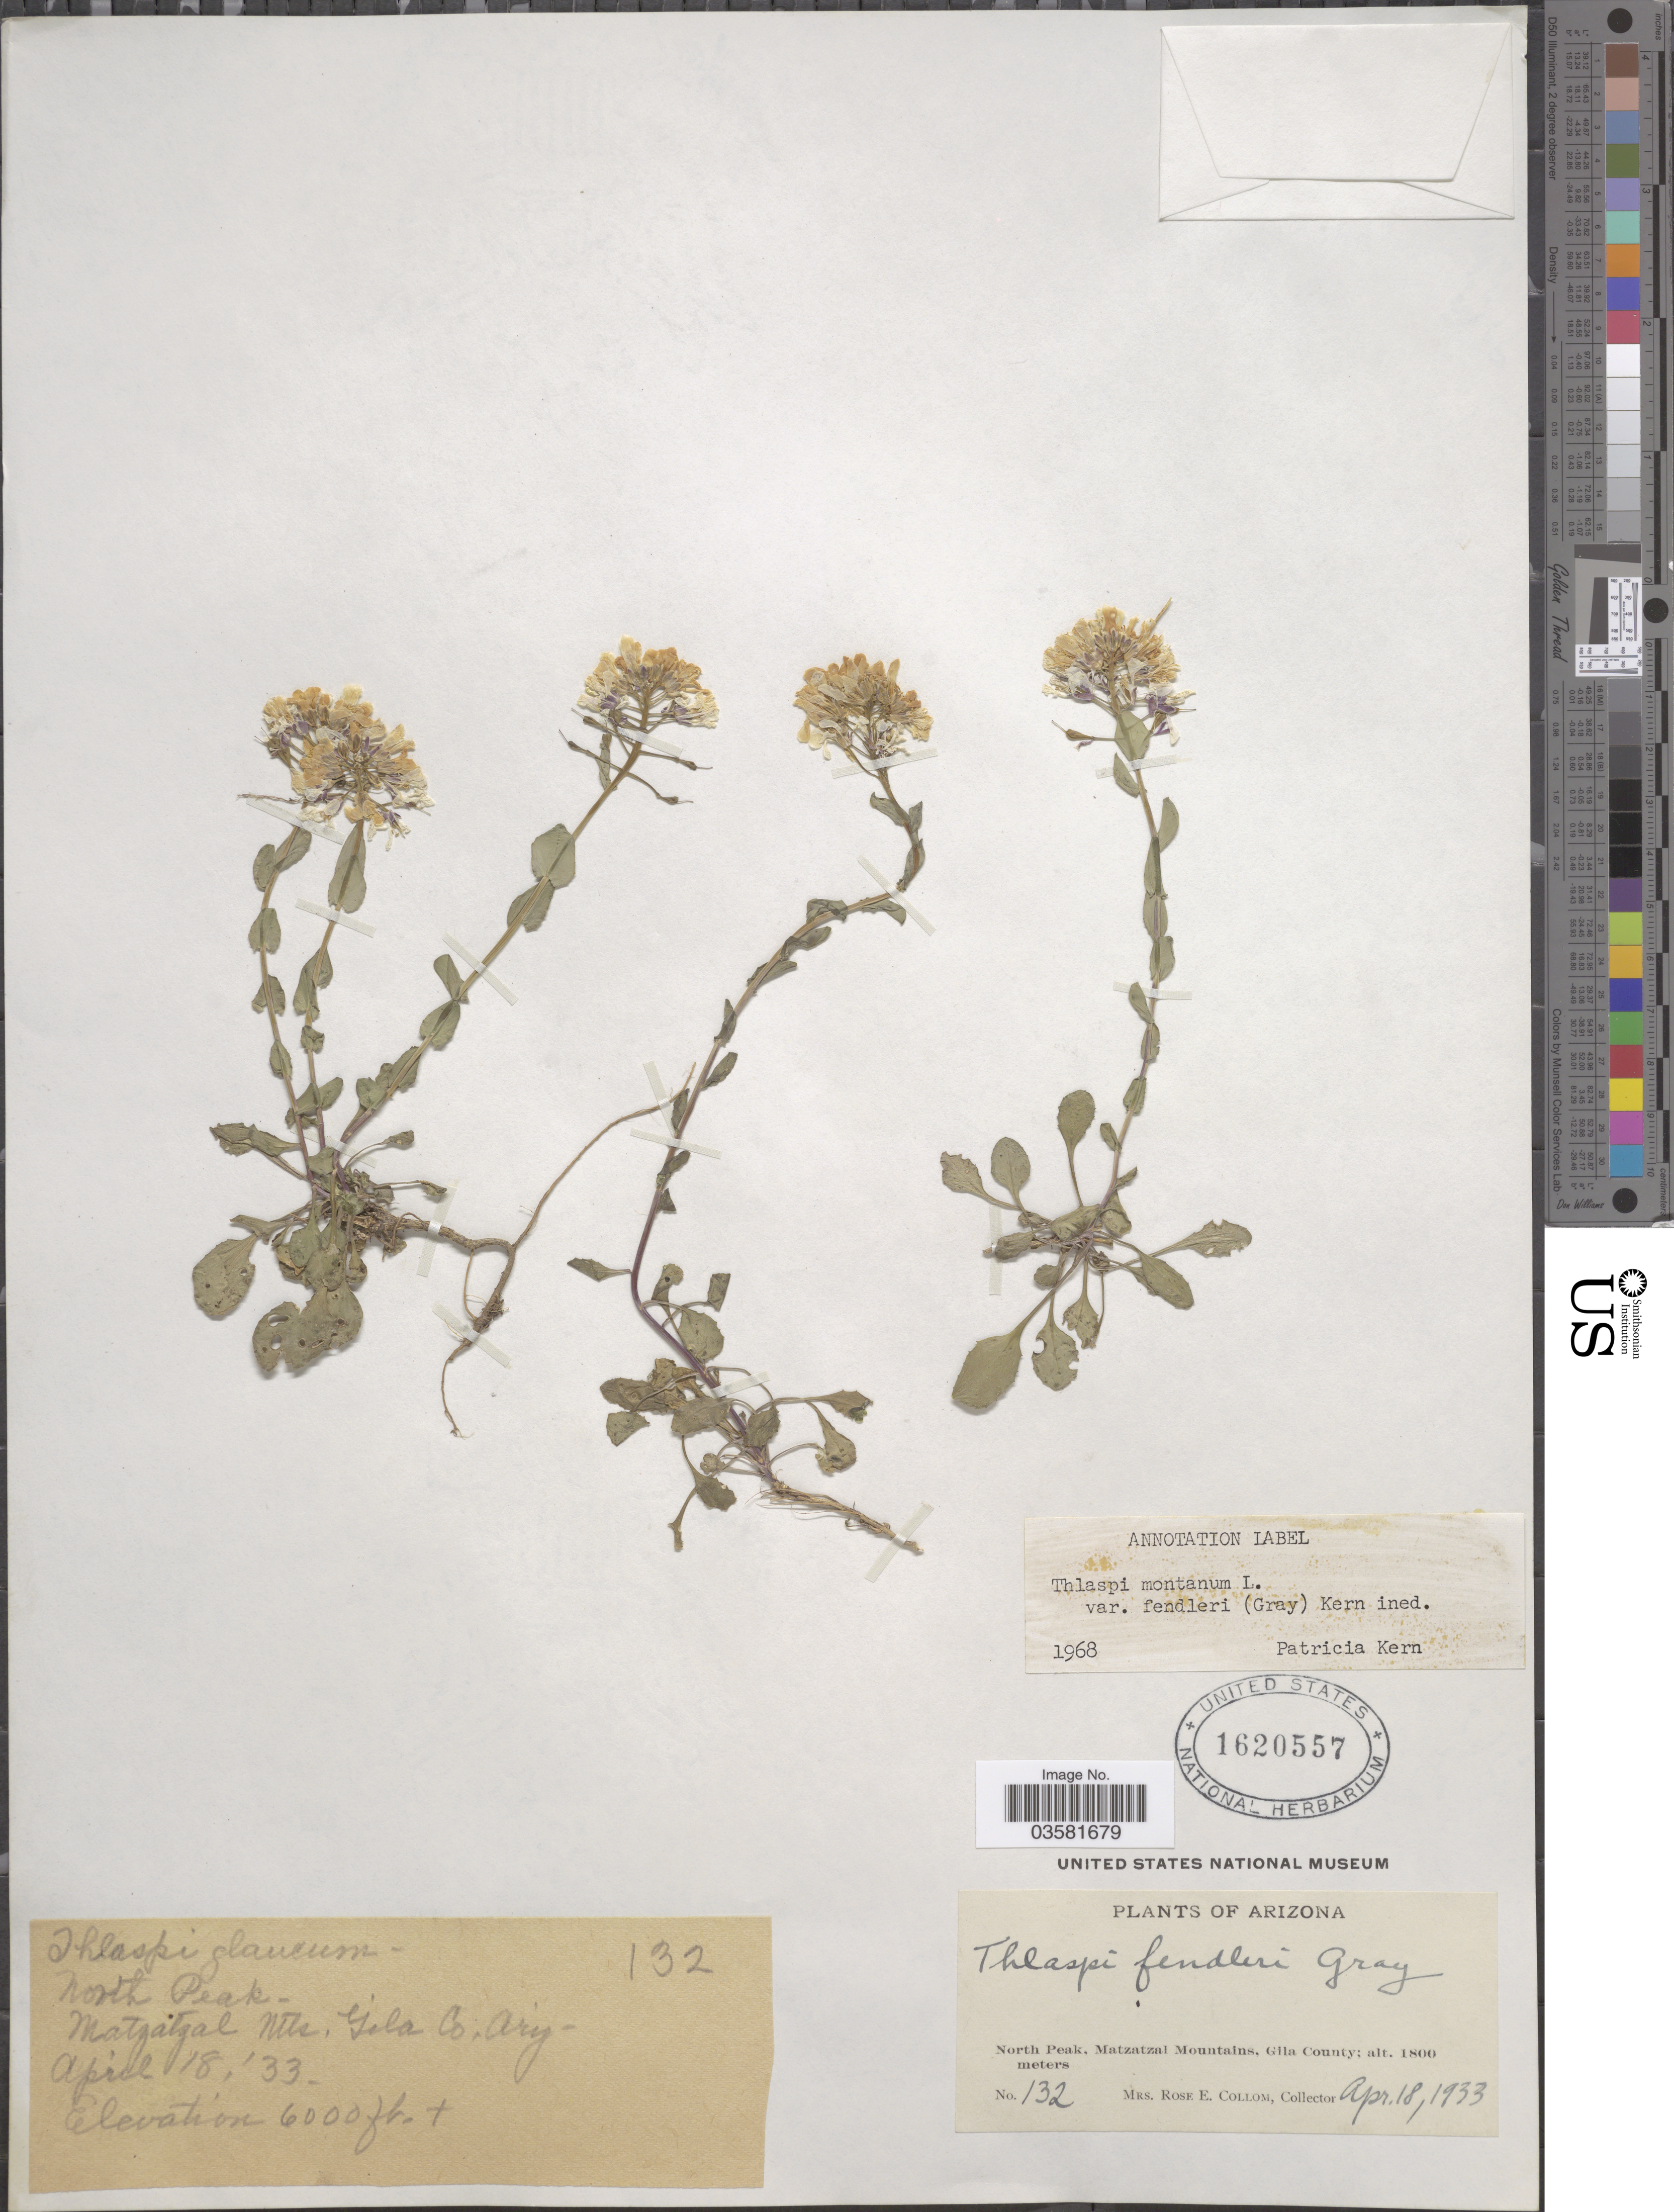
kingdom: Plantae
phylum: Tracheophyta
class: Magnoliopsida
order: Brassicales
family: Brassicaceae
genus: Thlaspi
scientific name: Thlaspi montanum var. fendleri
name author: (A. Gray) P.K. Holmgren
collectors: R. E. Collom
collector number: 132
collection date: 1933-04-18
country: United States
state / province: Arizona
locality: North Peak, Matzatzal Mountains, Gila County.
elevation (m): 1800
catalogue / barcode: US 1620557